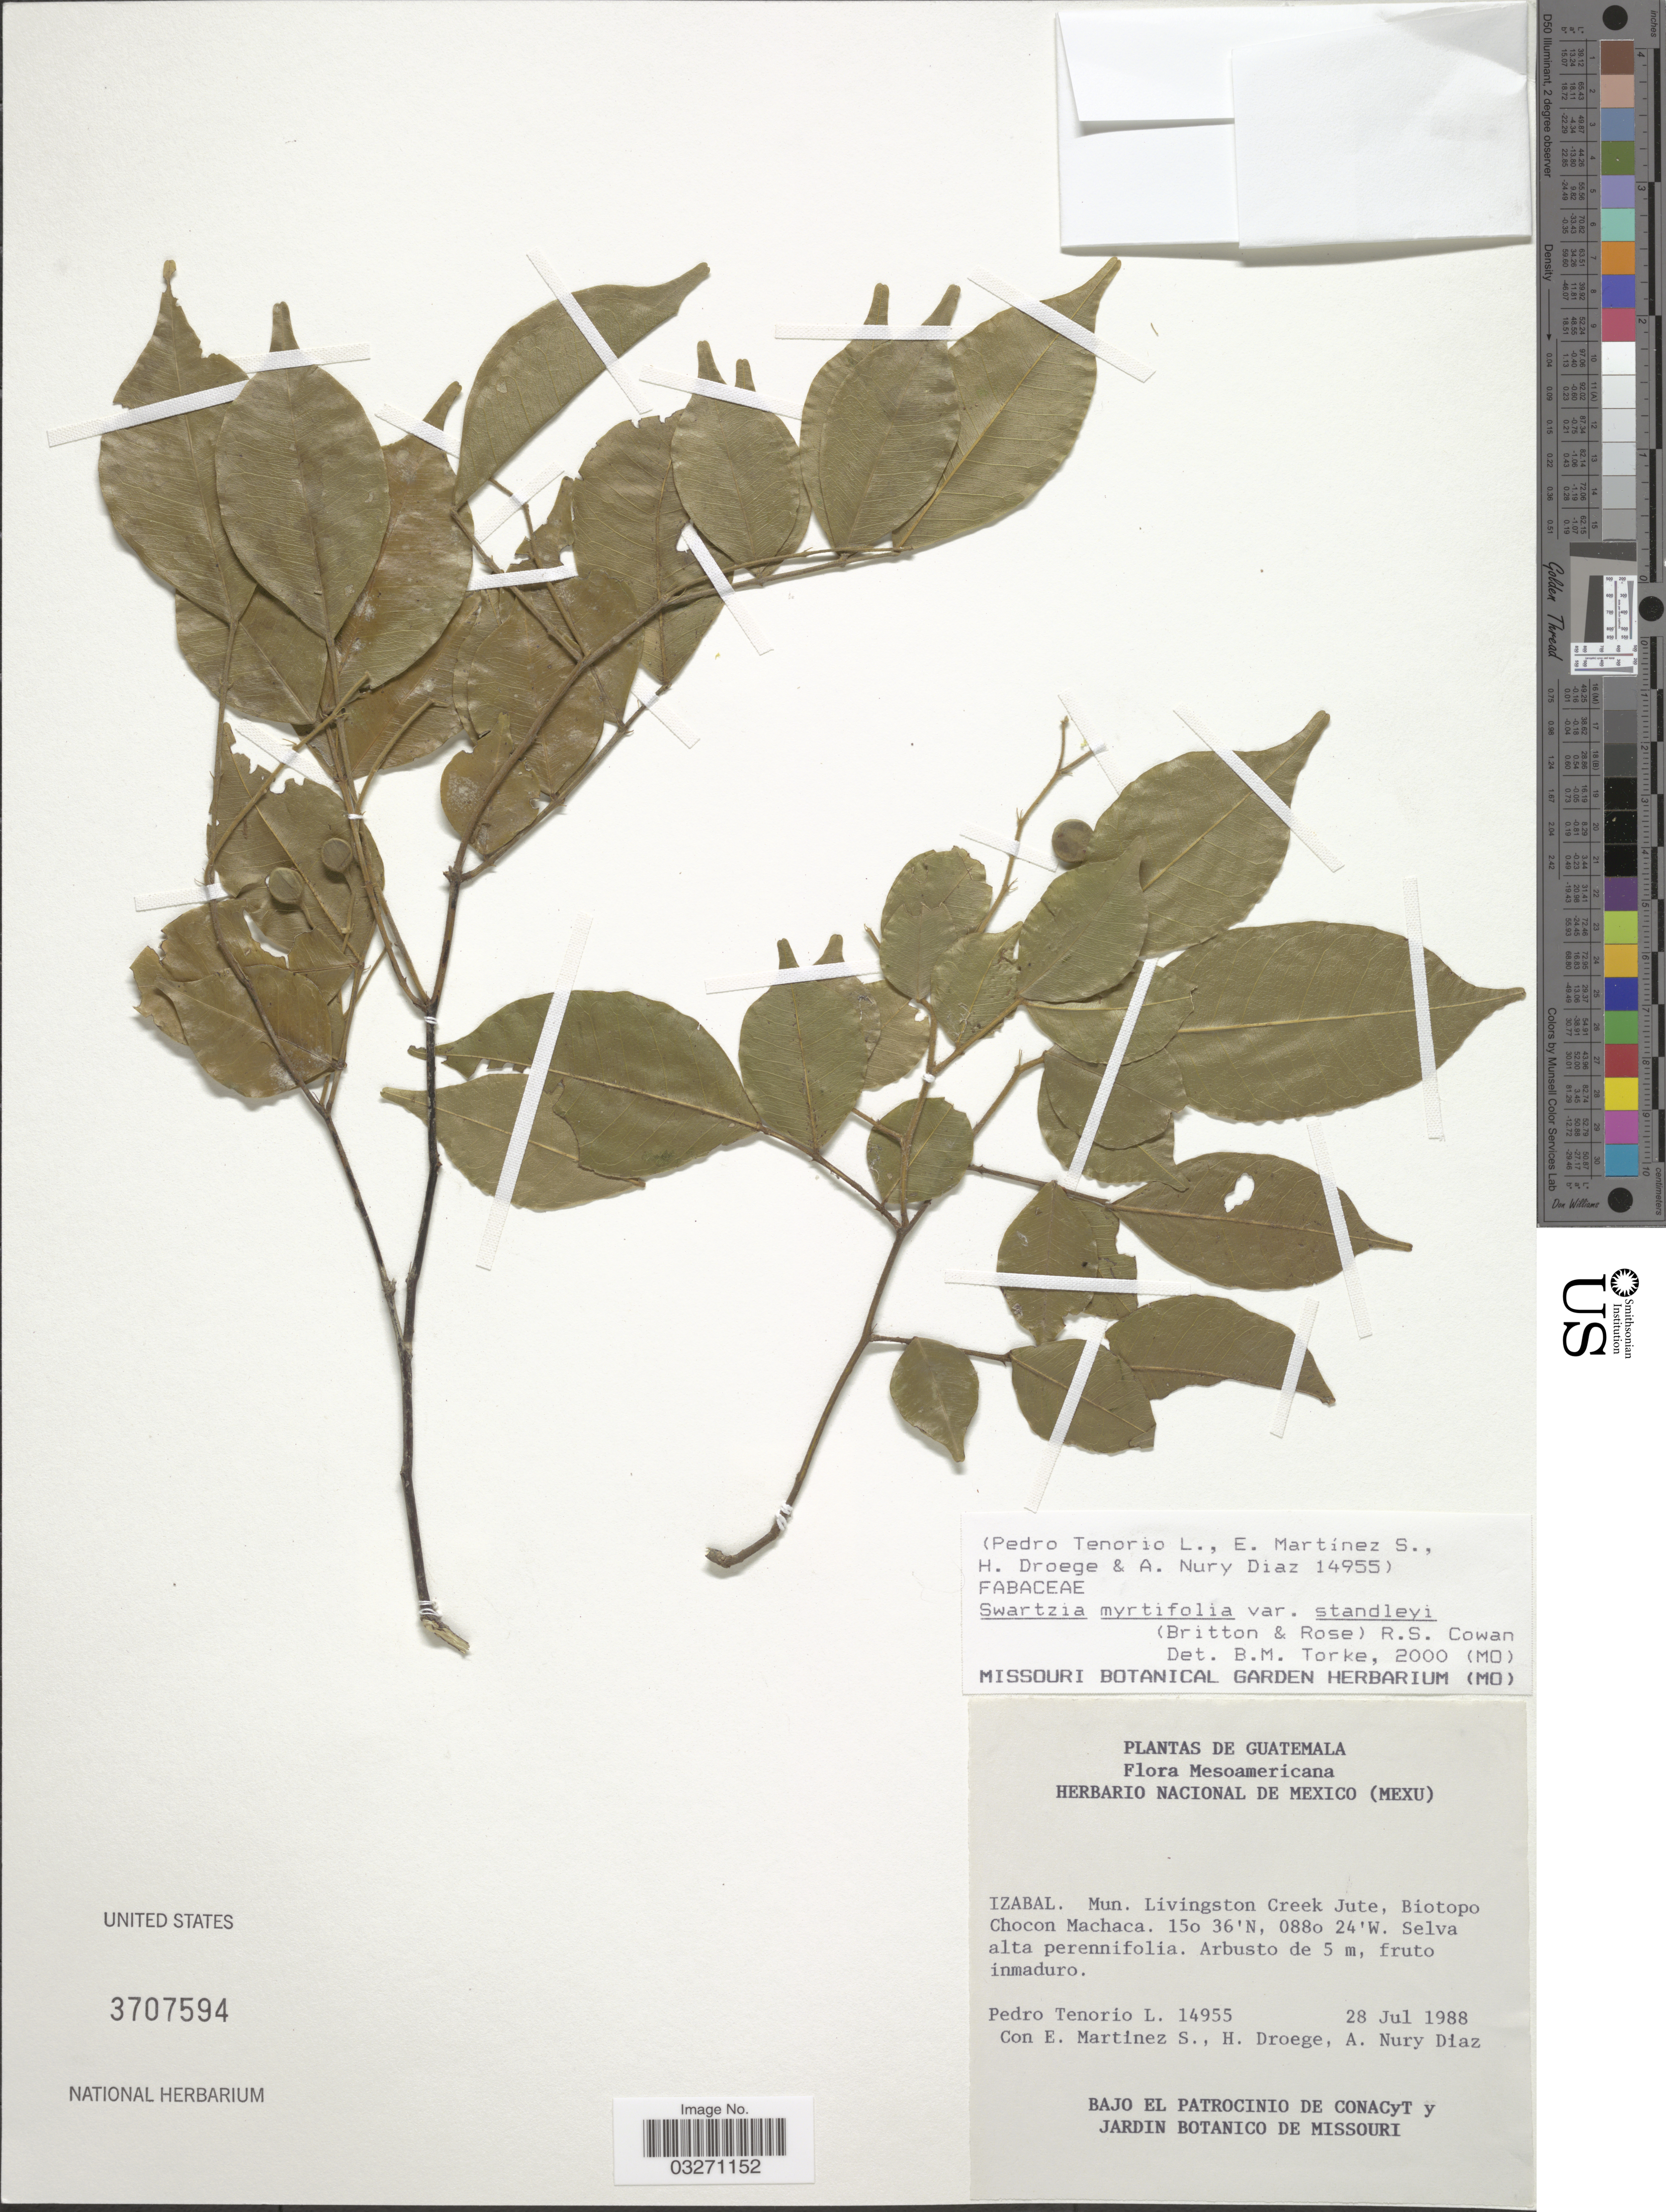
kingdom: Plantae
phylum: Tracheophyta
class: Magnoliopsida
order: Fabales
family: Fabaceae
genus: Swartzia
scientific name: Swartzia myrtifolia var. standleyi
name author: (Britton & Rose) R.S. Cowan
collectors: P. Tenorio L., E. M. Martínez S., H. Droege & A. Diaz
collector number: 14955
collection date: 1988-07-28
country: Guatemala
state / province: Izabal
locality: Mesoamericana, Mun. Livingston Creek Jute, Biotopo Chocon Machaca.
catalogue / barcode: US 3707594